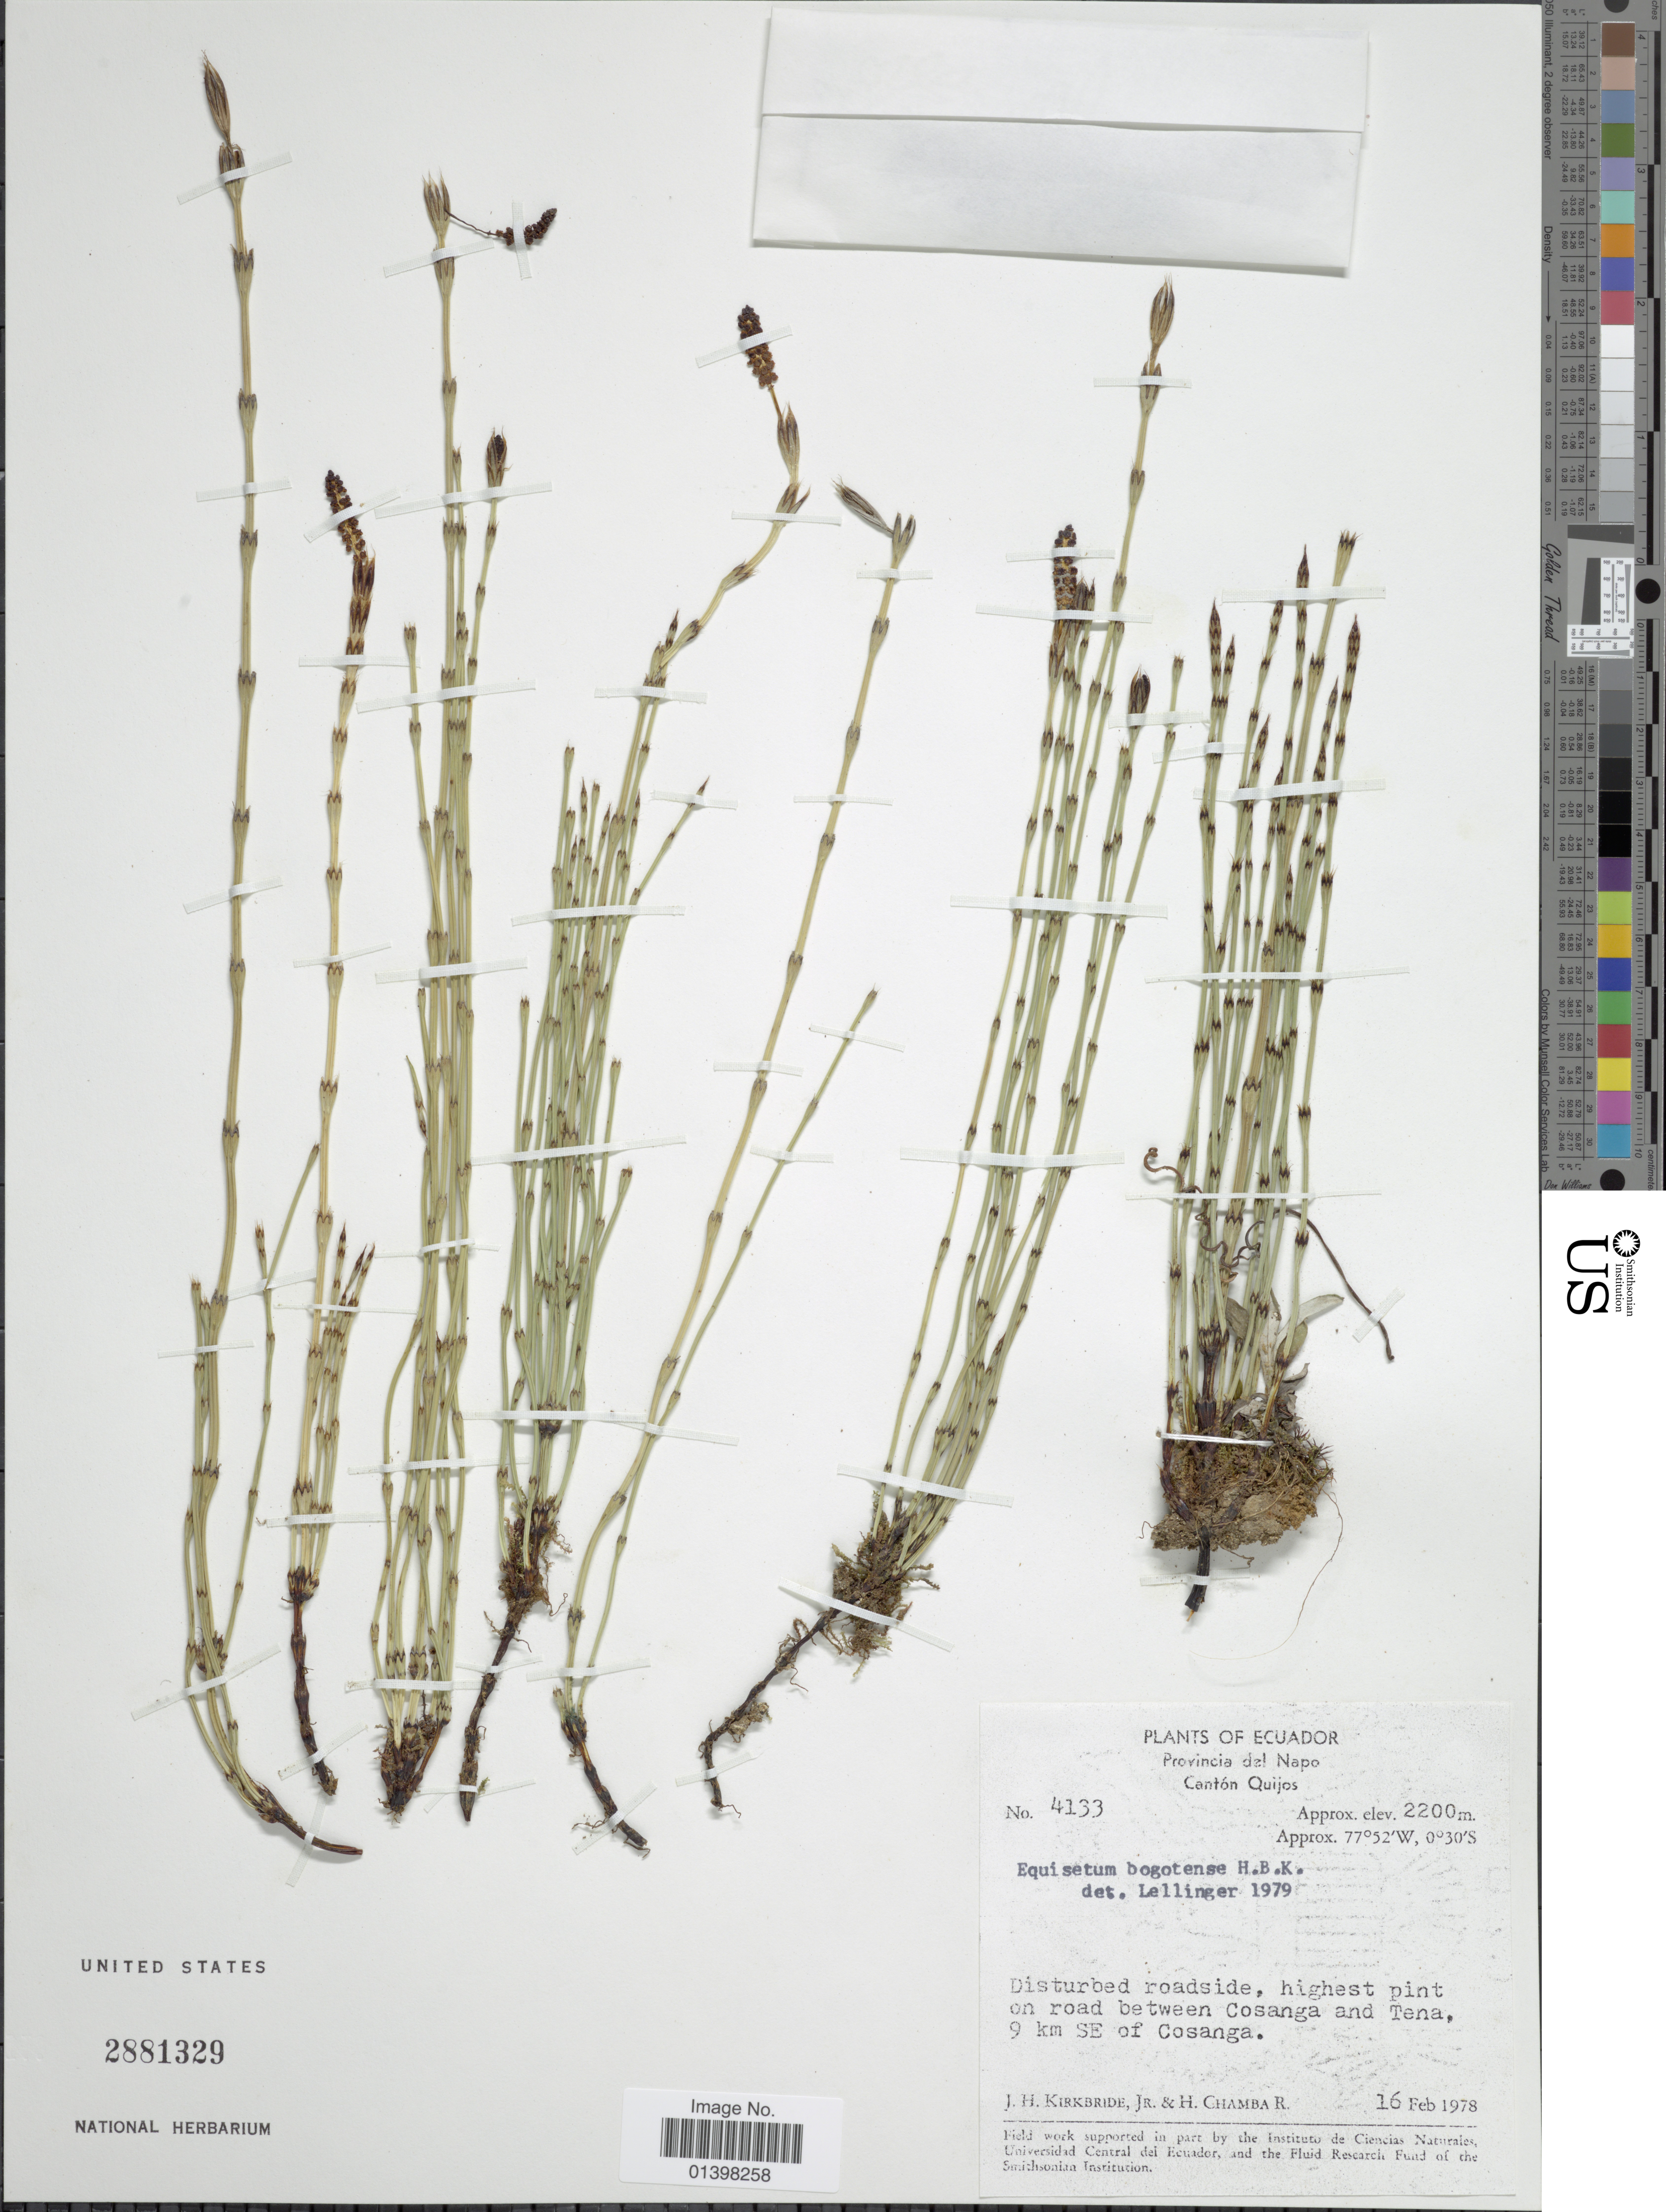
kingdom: Plantae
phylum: Tracheophyta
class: Polypodiopsida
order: Equisetales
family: Equisetaceae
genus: Equisetum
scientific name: Equisetum bogotense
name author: Kunth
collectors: J. H. Kirkbride & H. Chamba R.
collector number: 4133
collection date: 1978-02-16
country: Ecuador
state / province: Napo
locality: Cantón Quijos, highest pint on road between Cosanga and Tena, 9 km SE of Cosanga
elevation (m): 2200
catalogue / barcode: US 2881329